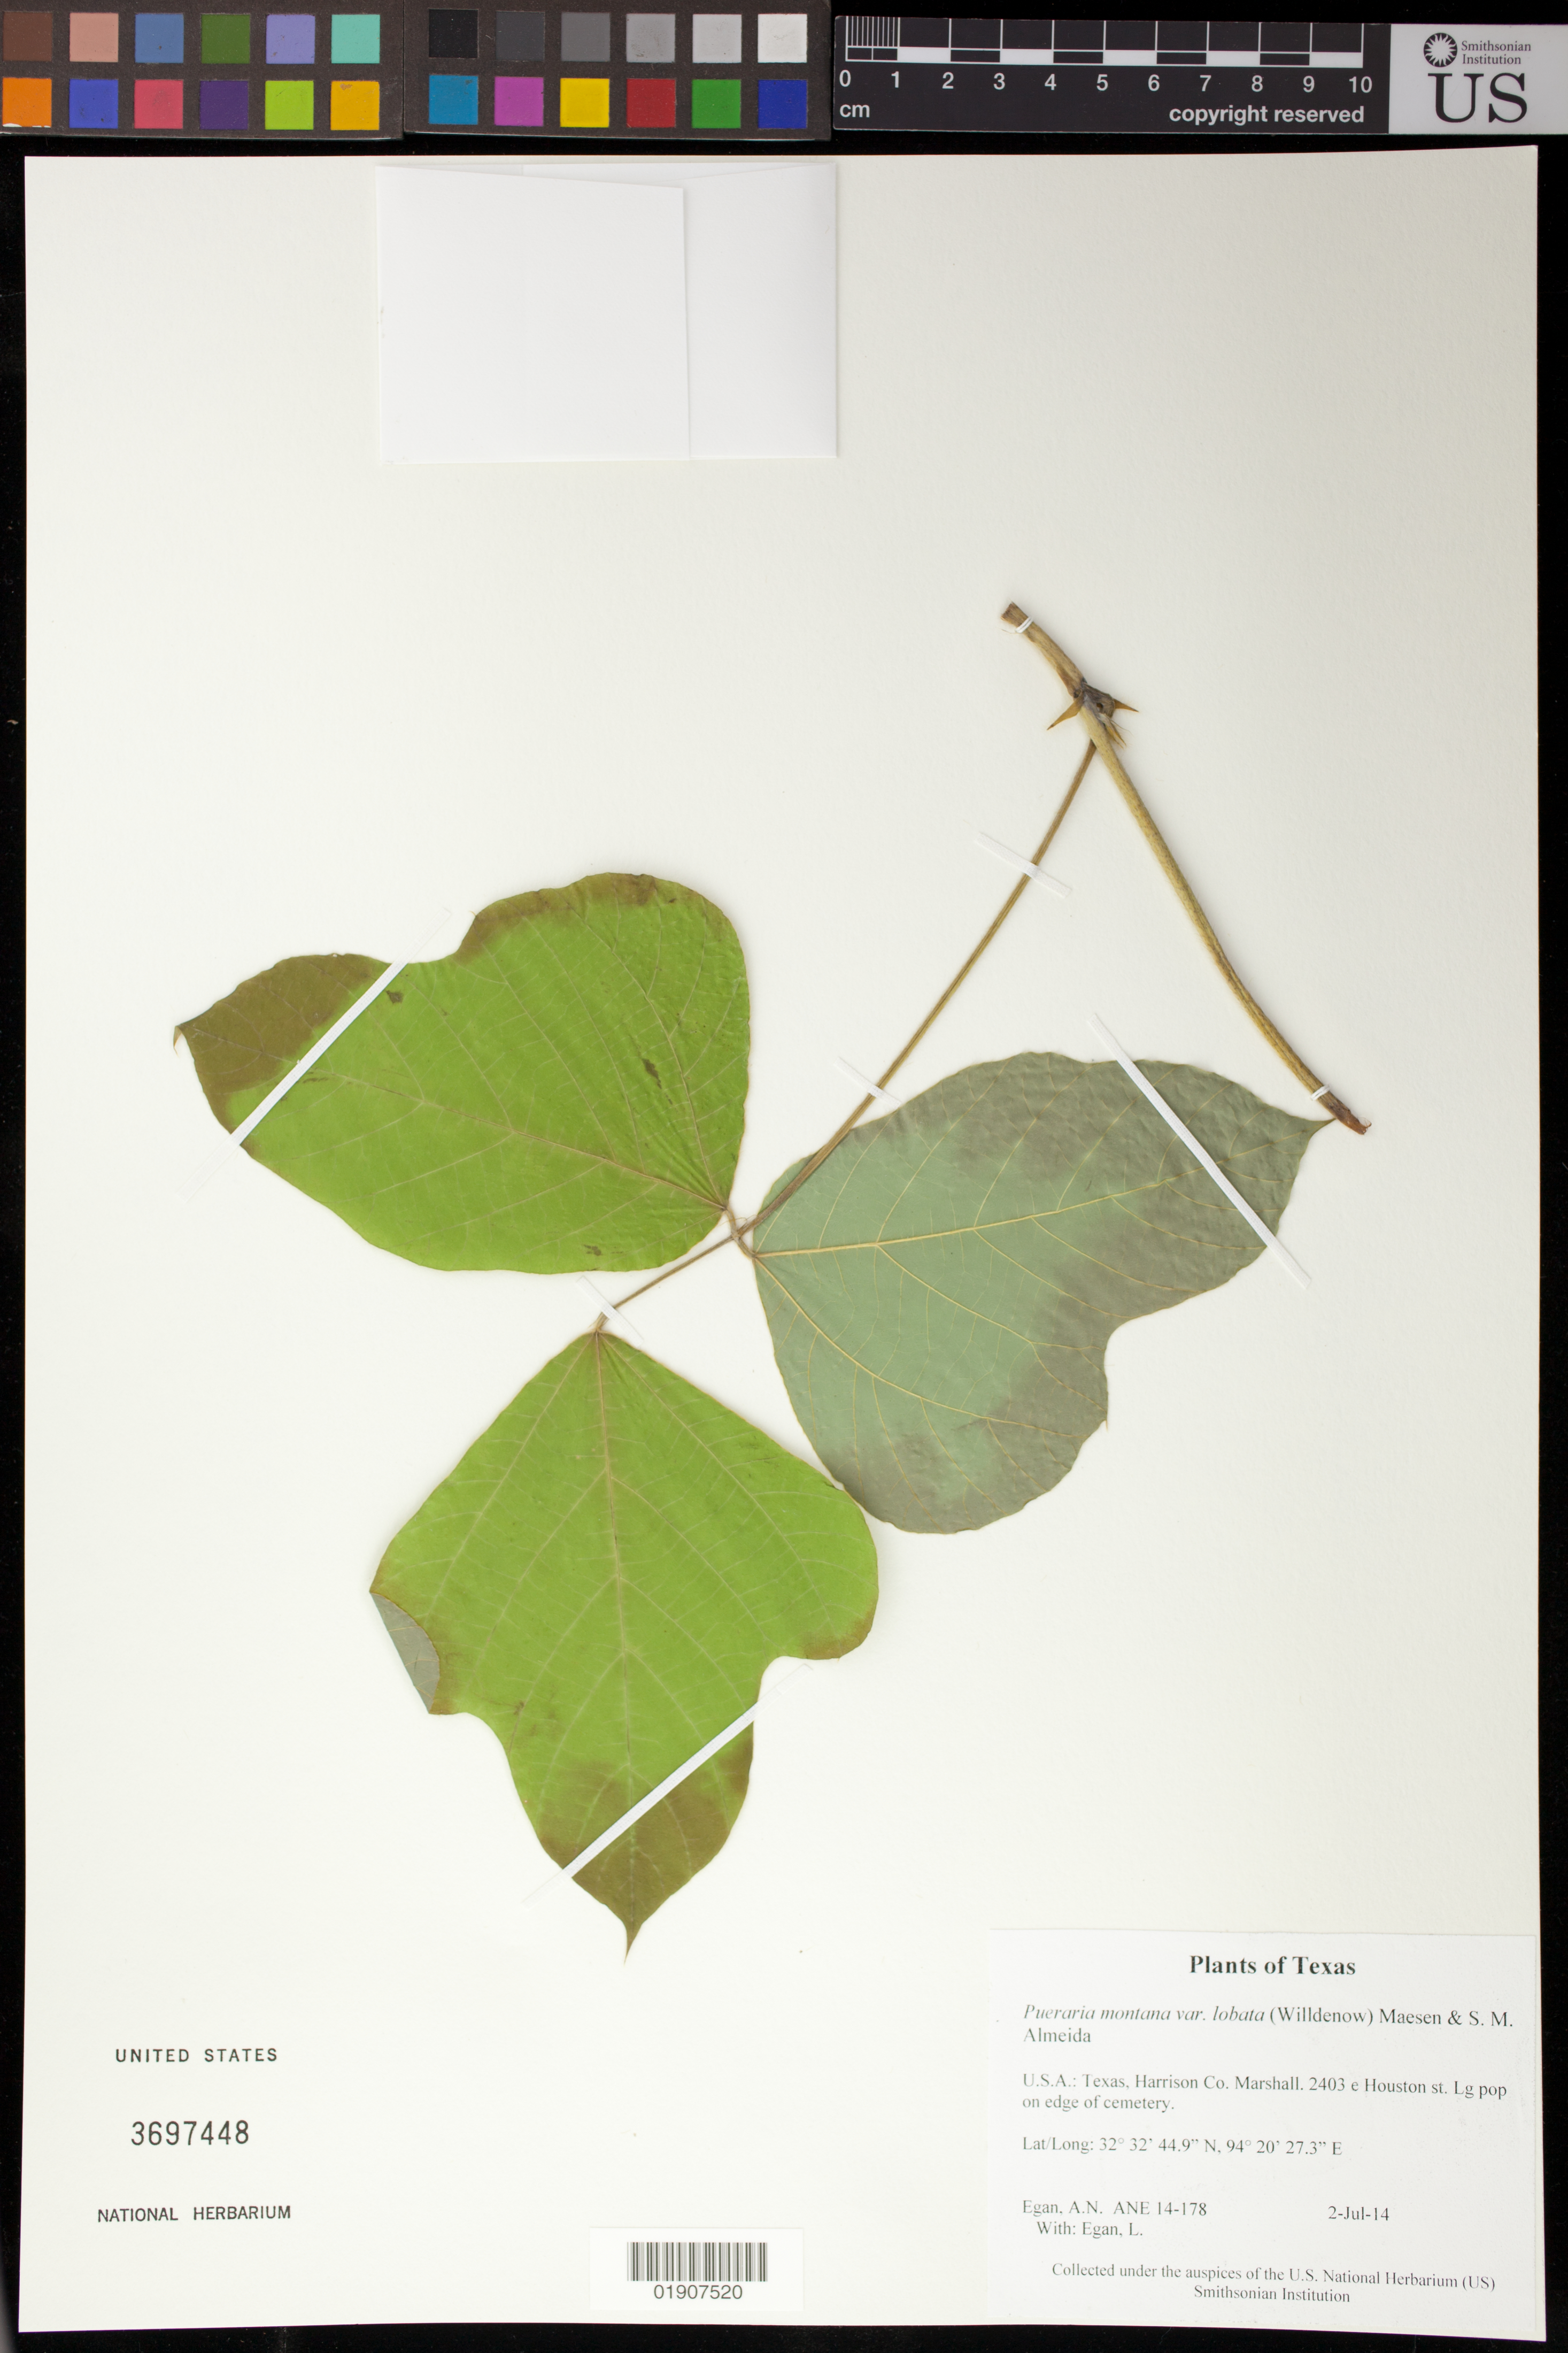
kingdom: Plantae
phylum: Tracheophyta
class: Magnoliopsida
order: Fabales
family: Fabaceae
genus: Pueraria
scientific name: Pueraria montana var. lobata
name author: (Willd.) Maesen & S.M. Almeida ex Sanjappa & Pradeep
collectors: A. N. Egan & L. Egan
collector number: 14-178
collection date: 2014-07-02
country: United States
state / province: Texas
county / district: Harrison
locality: Marshall. 2403 e Houston st. Lg pop on edge of cemetery.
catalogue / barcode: US 3697448